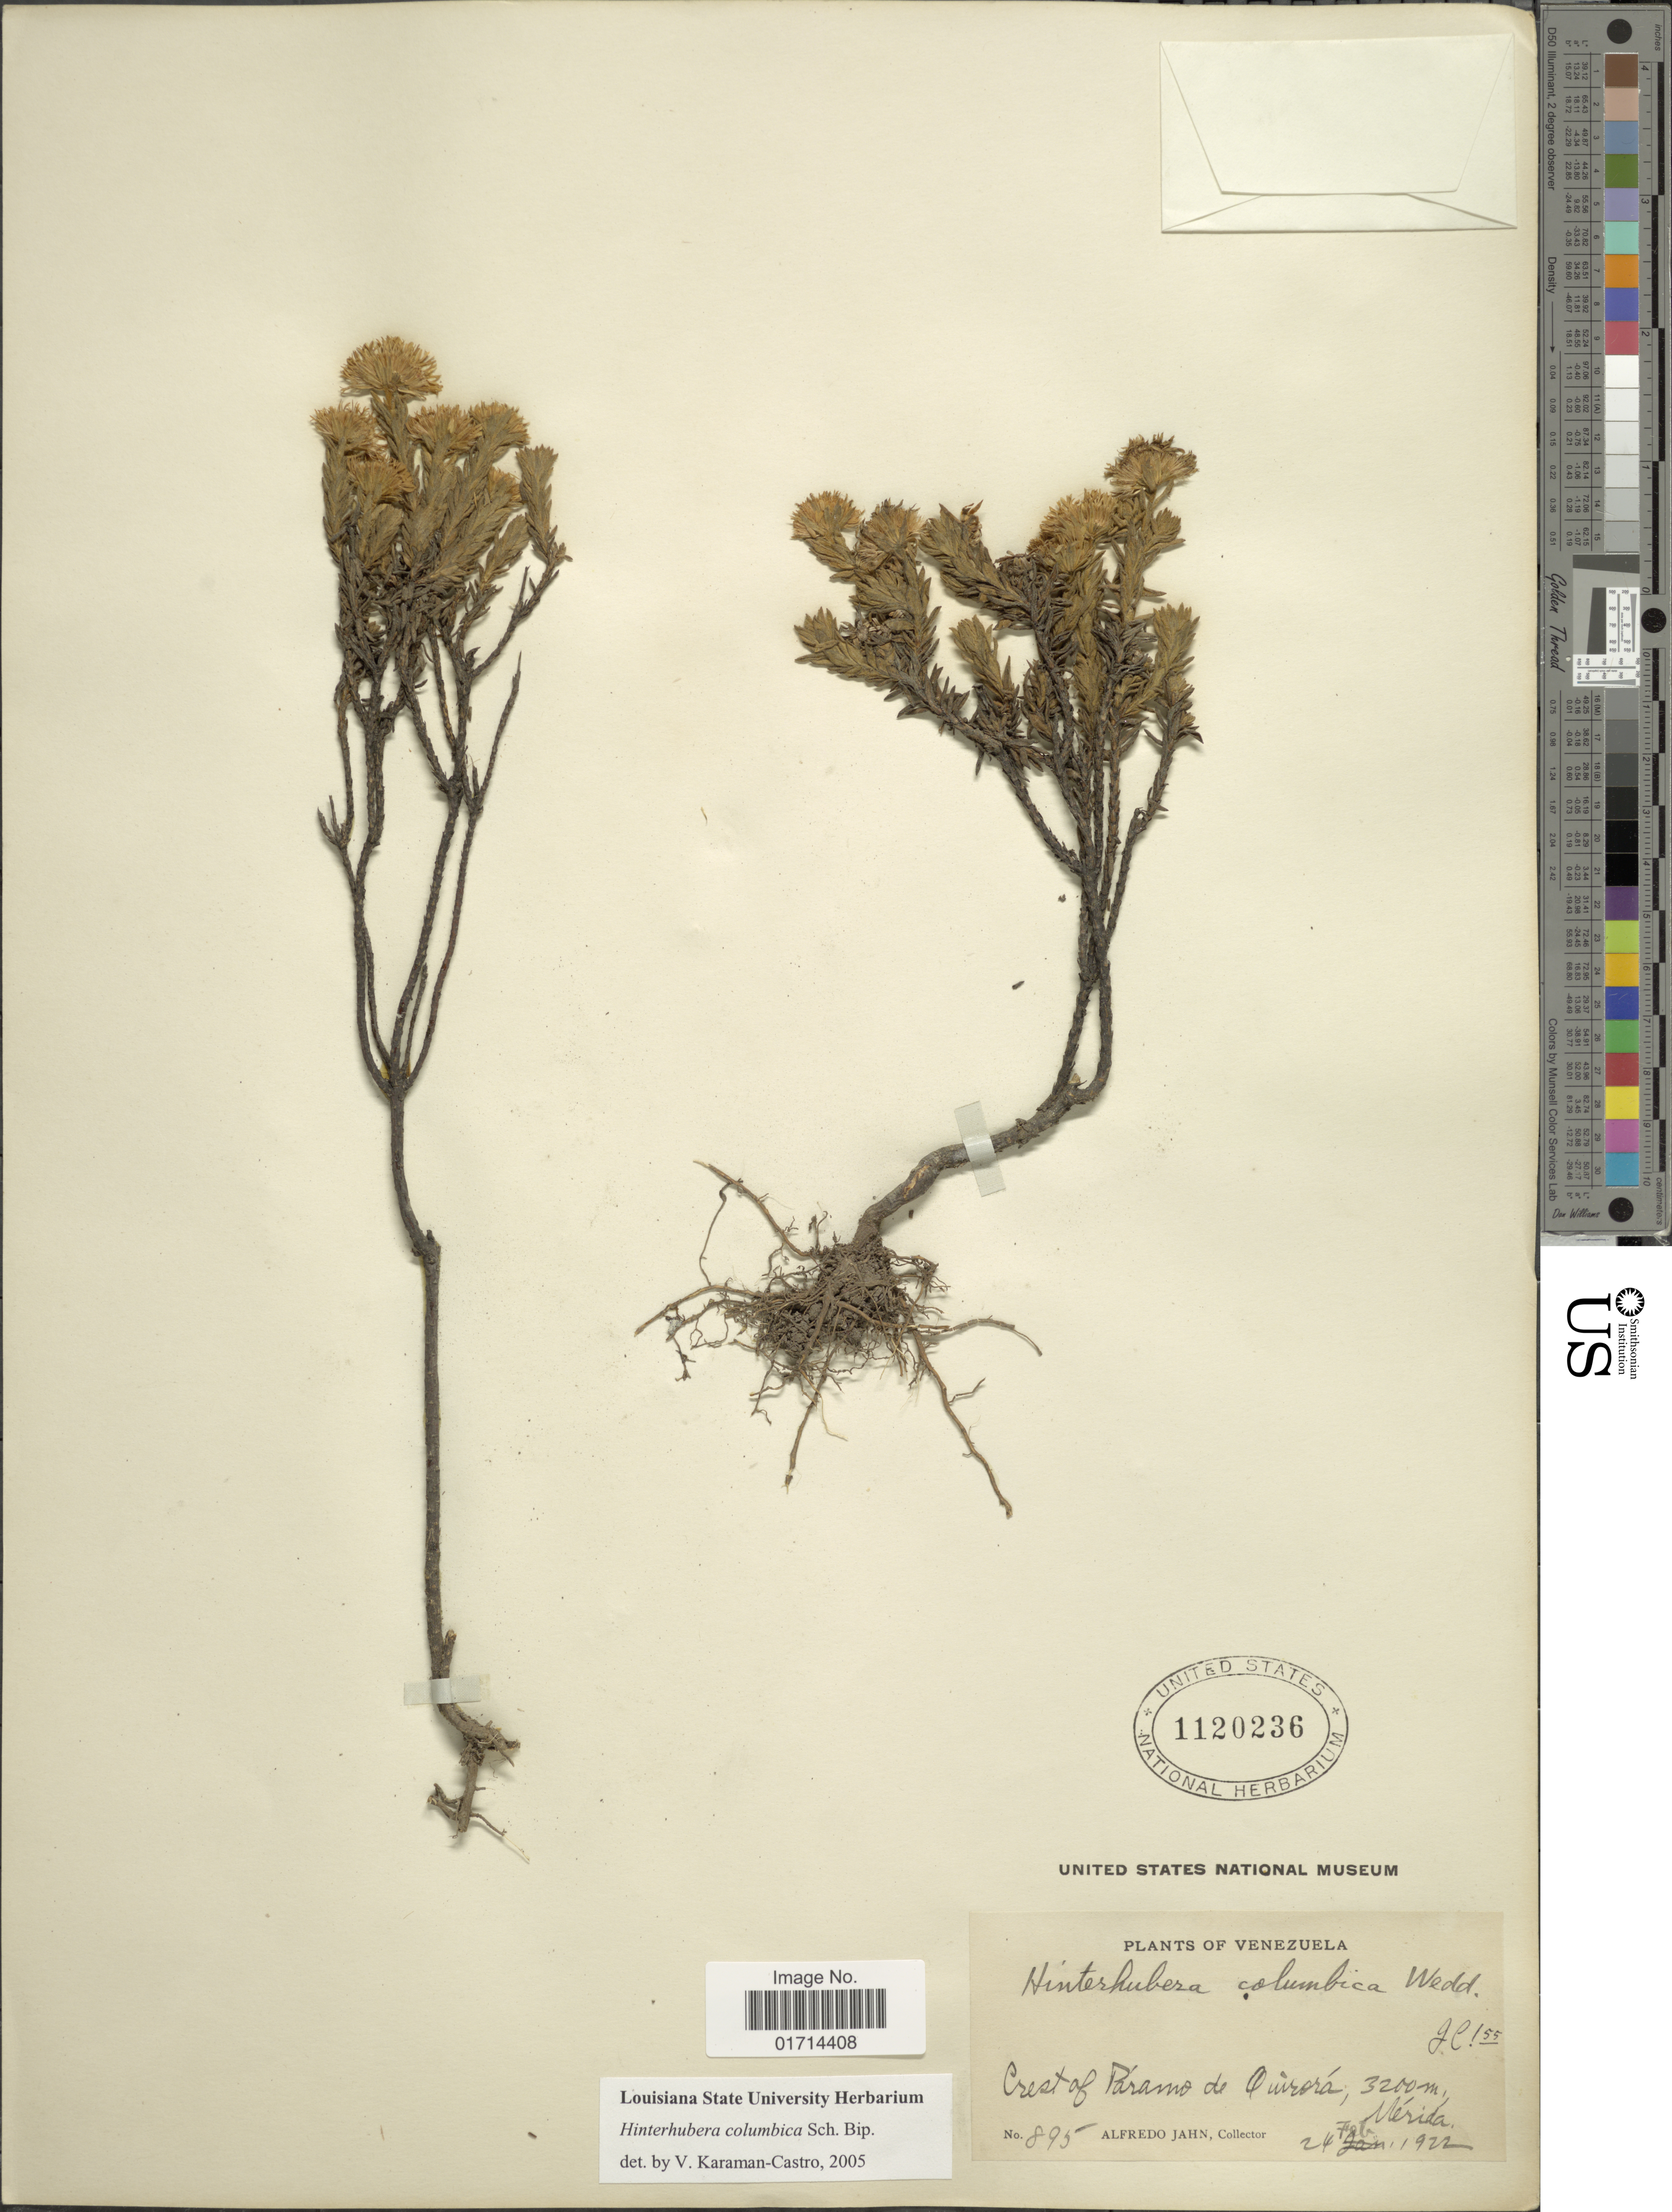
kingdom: Plantae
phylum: Tracheophyta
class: Magnoliopsida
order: Asterales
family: Asteraceae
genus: Hinterhubera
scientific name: Hinterhubera columbica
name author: Sch. Bip. ex Wedd.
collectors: A. Jahn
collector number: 895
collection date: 1922-02-24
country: Venezuela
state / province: Mérida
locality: Crest of Paramo de Quirora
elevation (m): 3200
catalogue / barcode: US 1120236